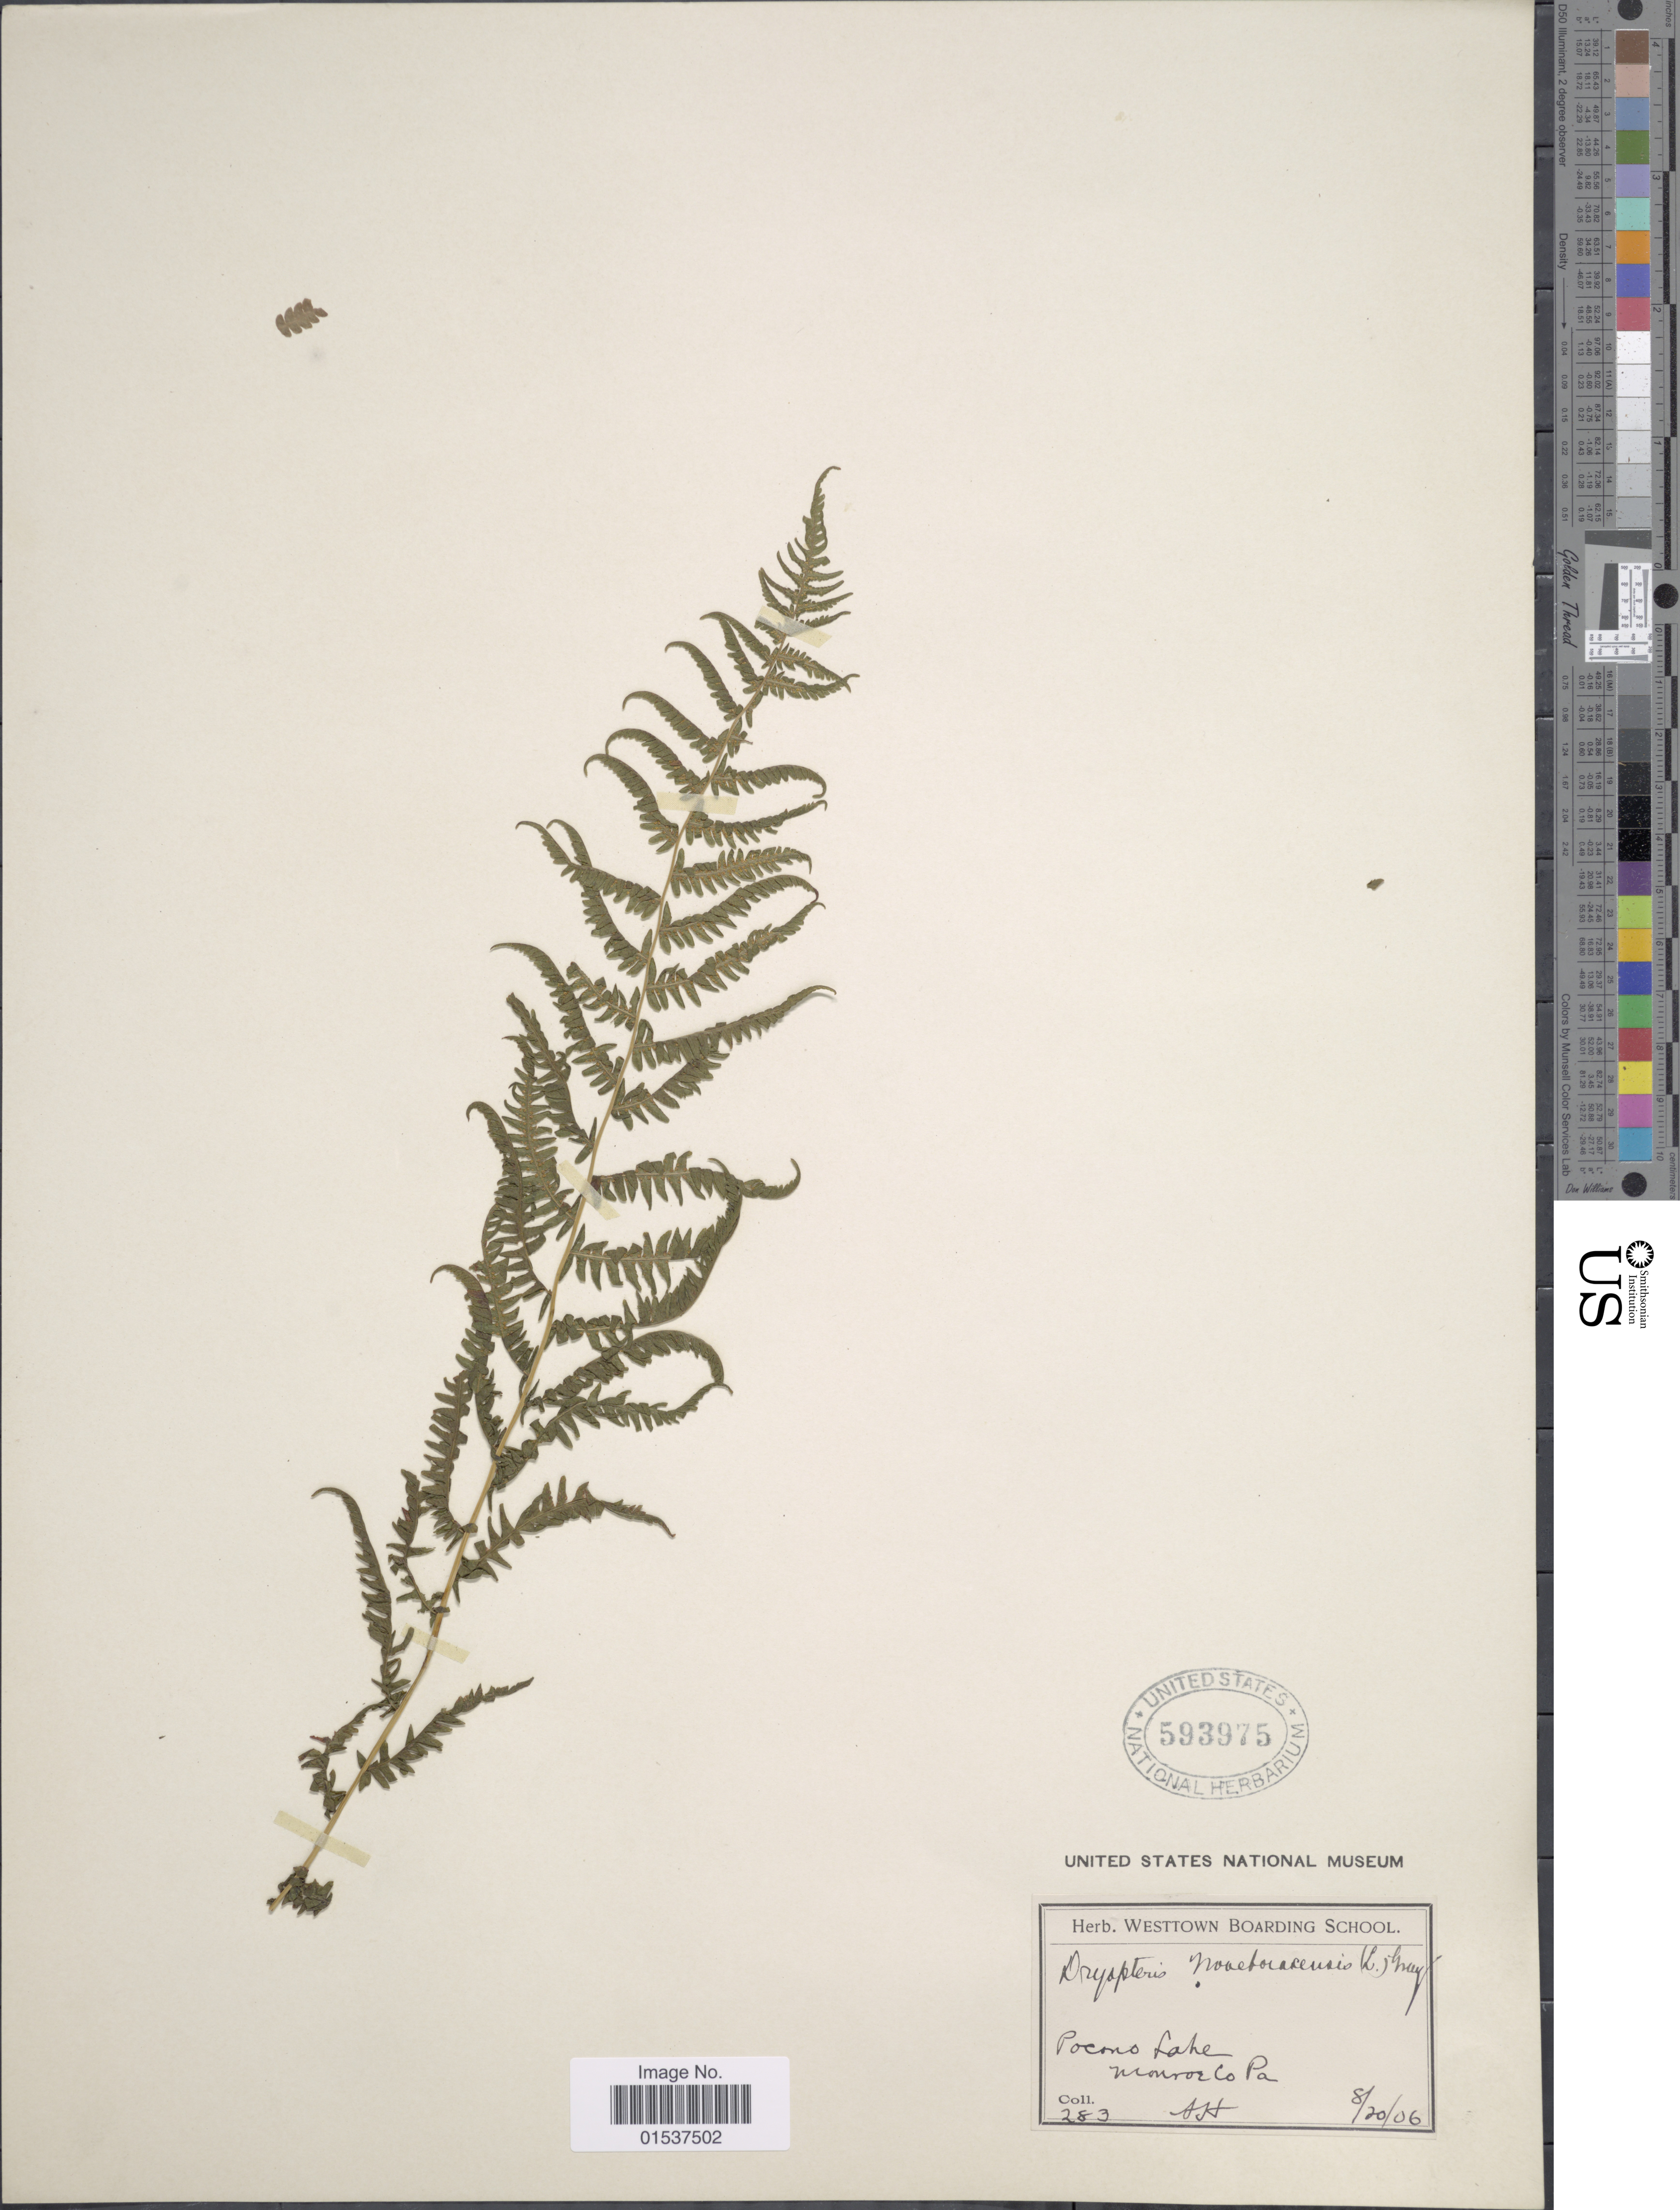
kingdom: Plantae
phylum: Tracheophyta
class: Polypodiopsida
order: Polypodiales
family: Thelypteridaceae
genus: Parathelypteris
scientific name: Parathelypteris noveboracensis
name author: (L.) Ching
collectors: H. J. W.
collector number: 283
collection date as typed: Transcribed d/m/y: 20/8/6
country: United States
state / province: Pennsylvania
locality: Pocono Lake, Monroe Co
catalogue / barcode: US 593975